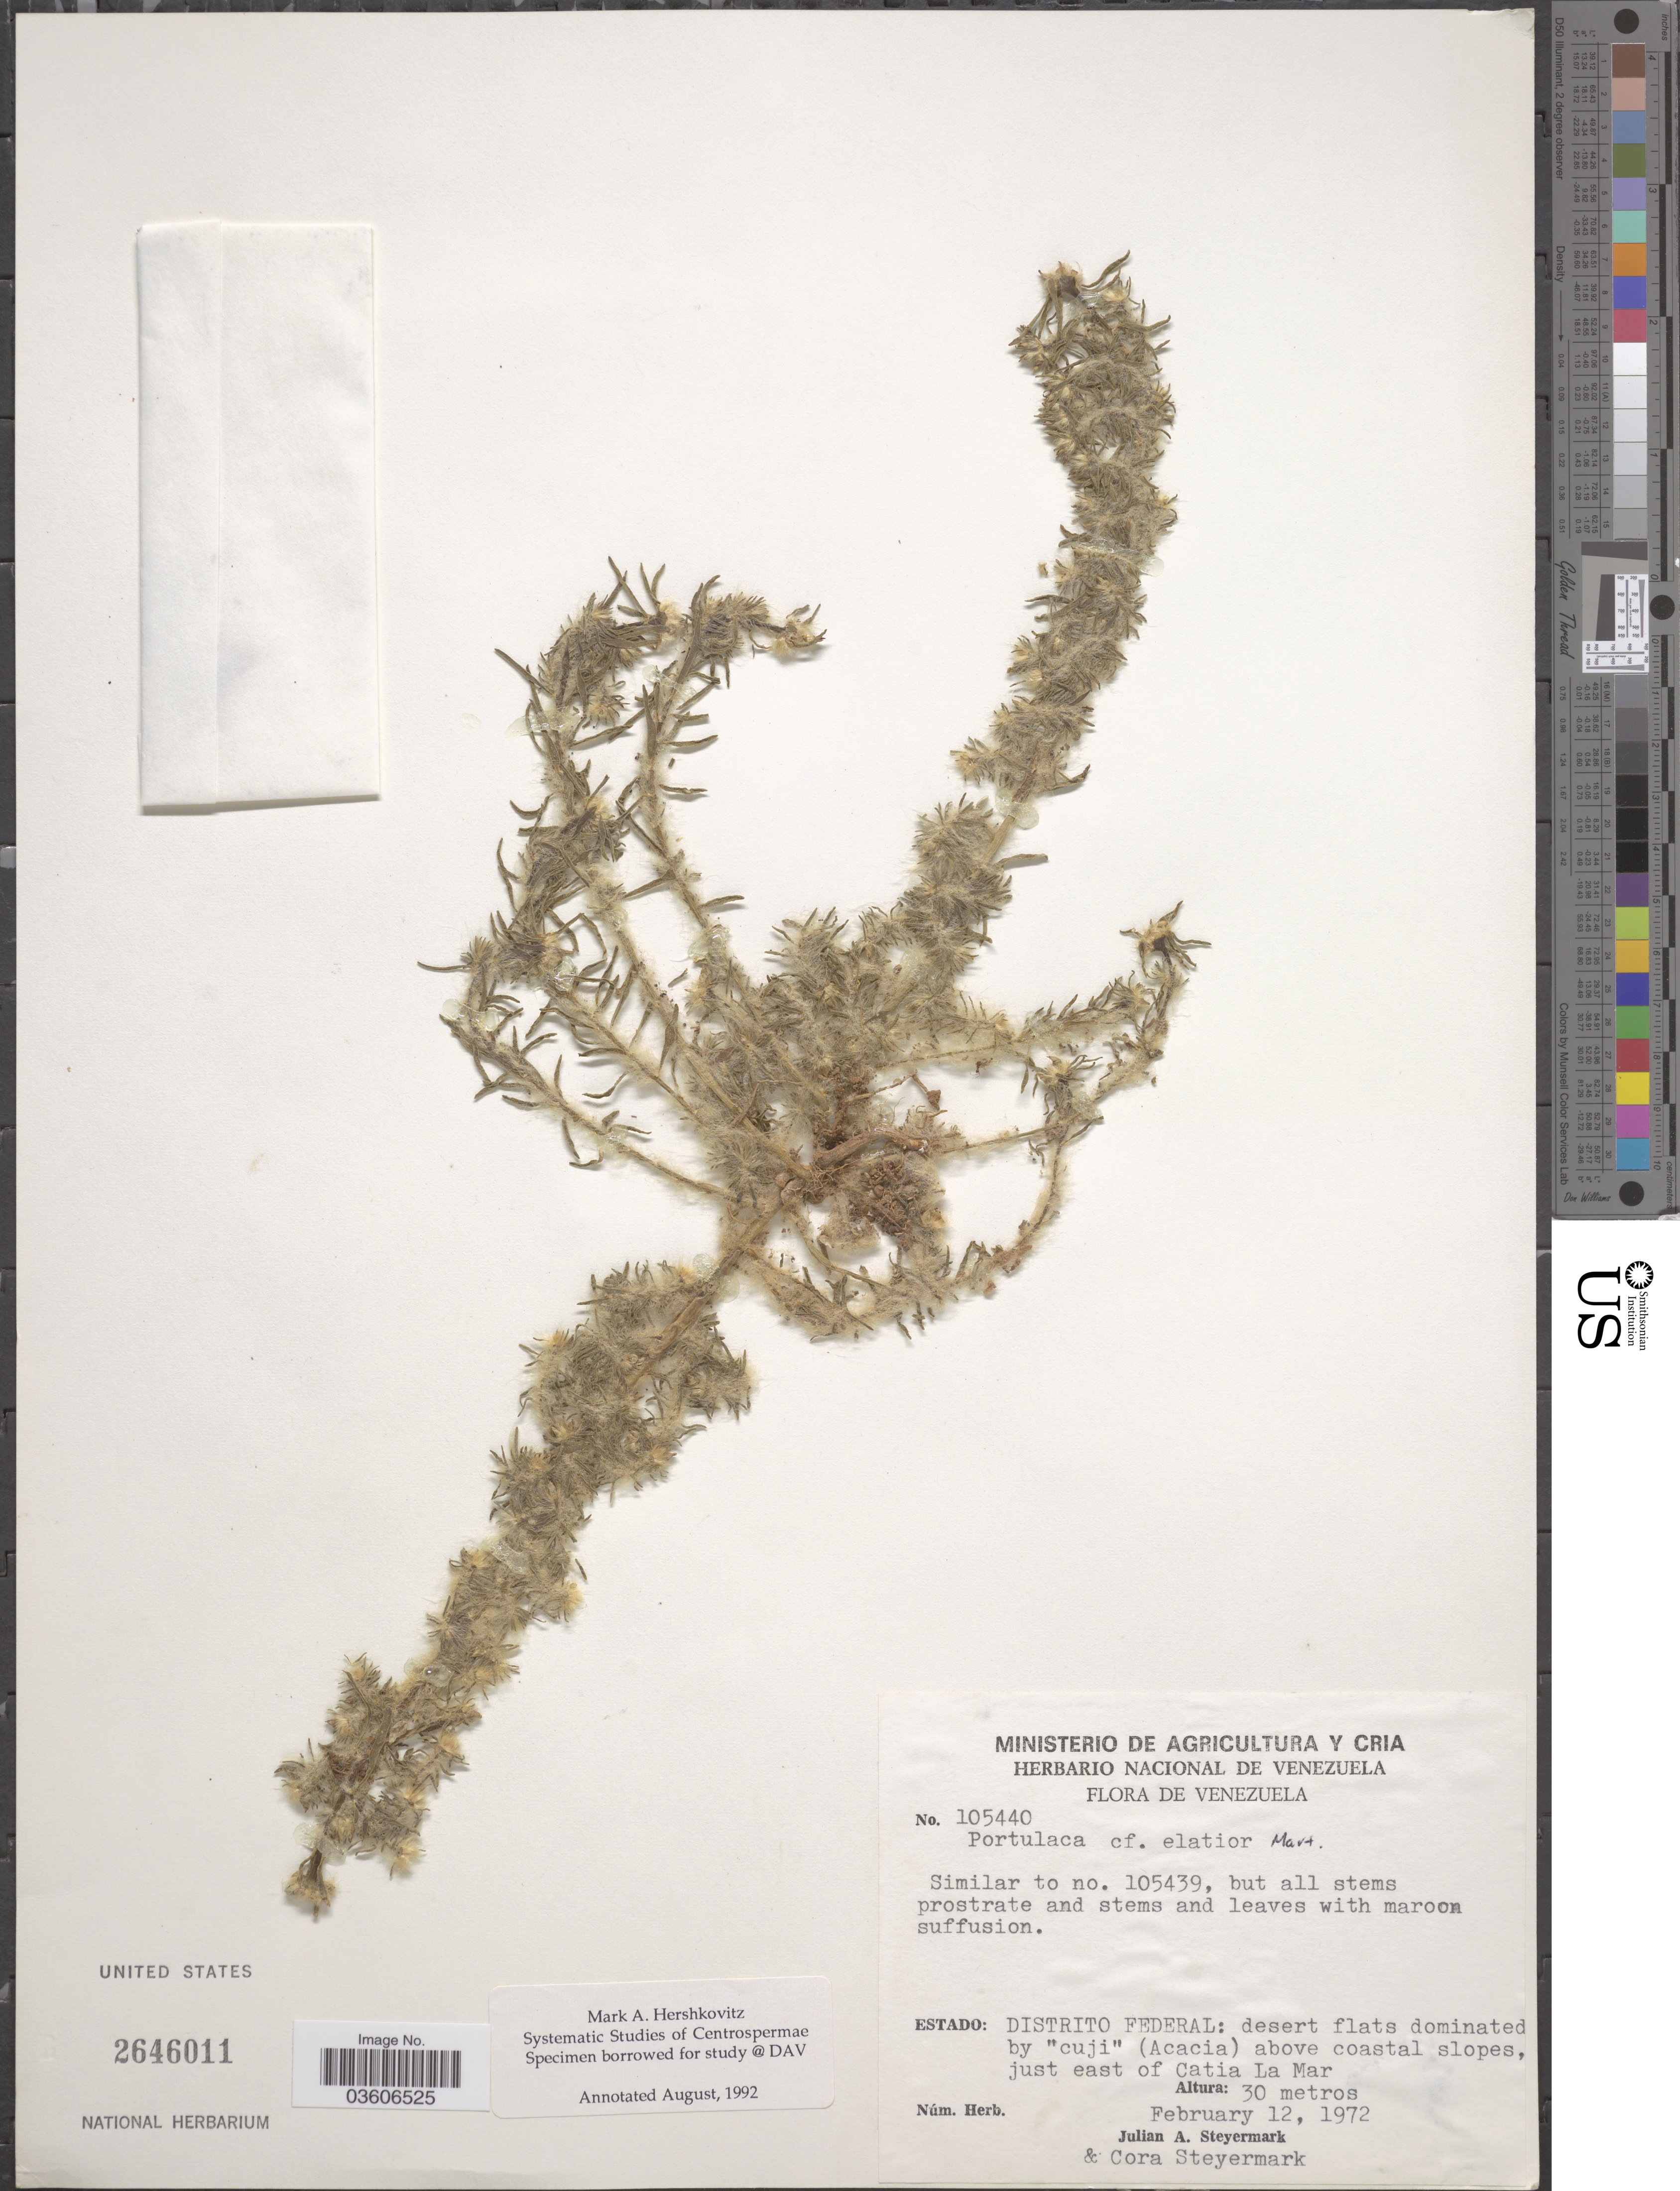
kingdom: Plantae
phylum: Tracheophyta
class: Magnoliopsida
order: Caryophyllales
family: Portulacaceae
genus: Portulaca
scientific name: Portulaca elatior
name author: Mart. ex Rohrb.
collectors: J. Steyermark & C. Steyermark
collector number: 105440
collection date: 1972-02-12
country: Venezuela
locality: Estado: Distrito Federal: desert flats dominated by "cuji" (Acacia) above coastal slopes, just east of Catia La Mar.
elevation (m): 30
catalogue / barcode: US 2646011